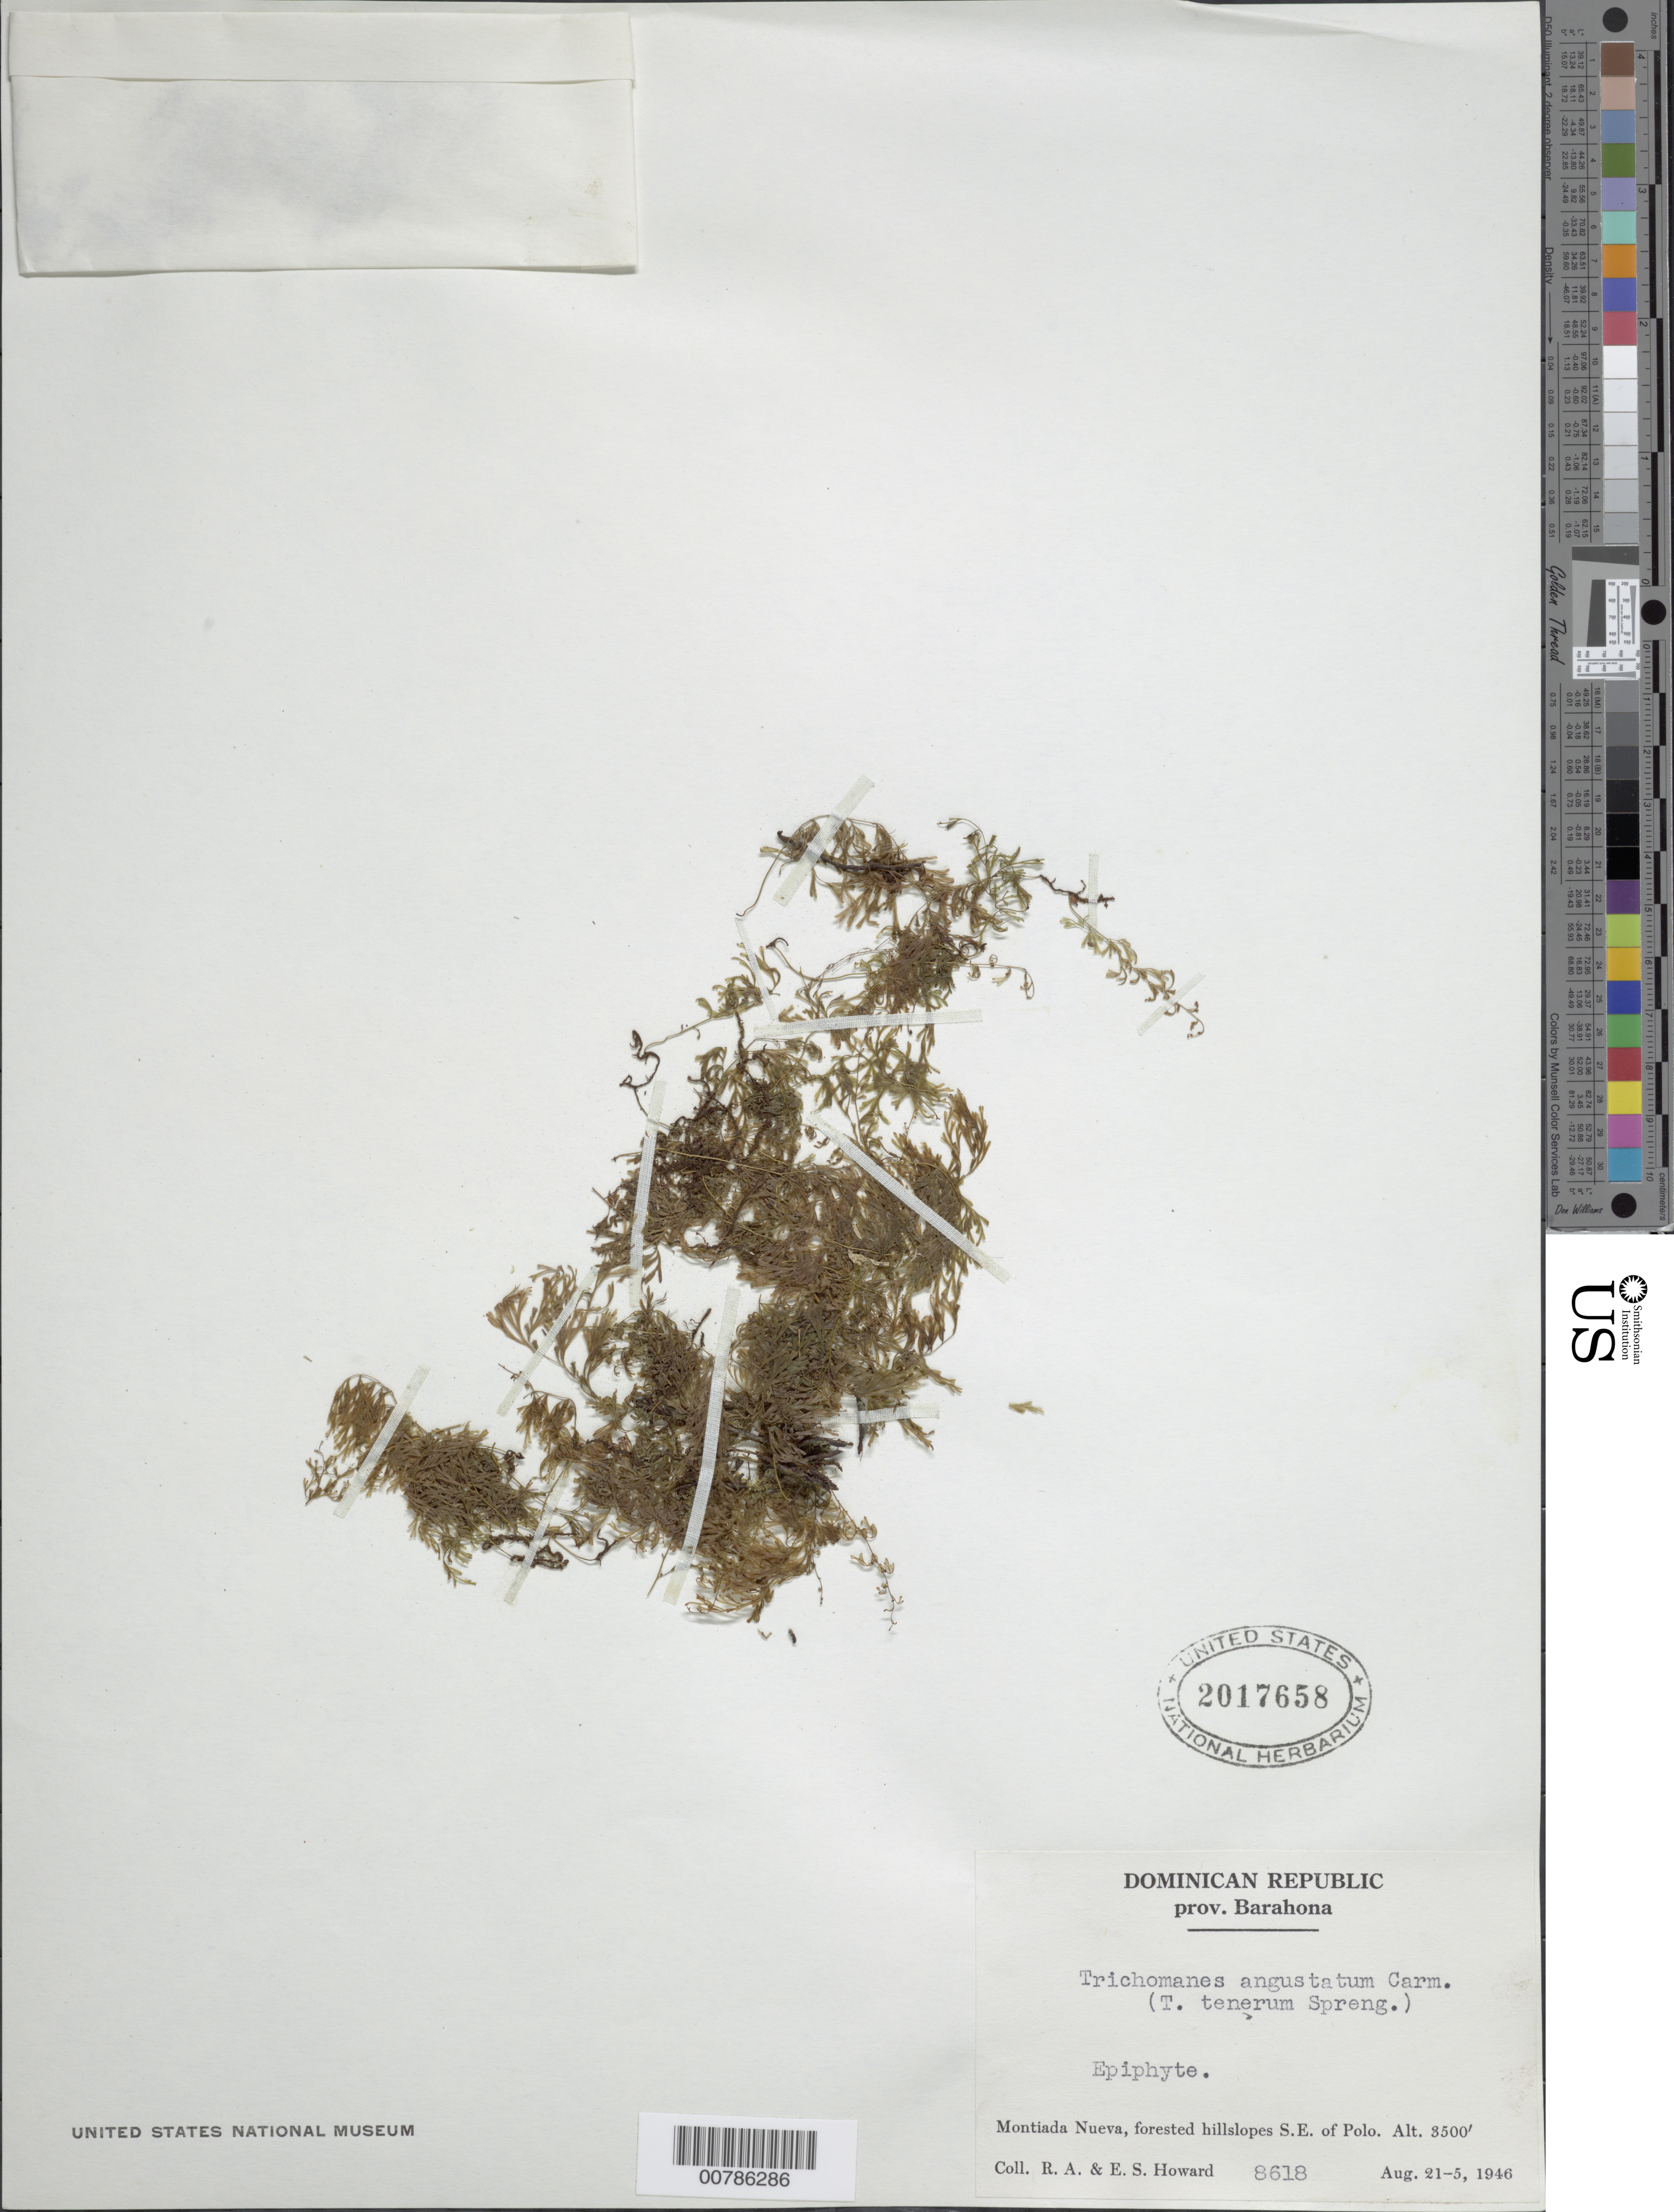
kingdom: Plantae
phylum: Tracheophyta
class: Polypodiopsida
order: Hymenophyllales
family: Hymenophyllaceae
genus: Polyphlebium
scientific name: Polyphlebium angustatum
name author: (Carmich.) Ebihara & Dubuisson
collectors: R. A. Howard & E. S. Howard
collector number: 8618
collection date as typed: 21 Aug 1946 25 Aug 1946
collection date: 1946-08-21/1946-08-25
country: Dominican Republic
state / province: Barahona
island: Hispaniola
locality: Montiada Nueva, SE of Polo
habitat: Forested hillslopes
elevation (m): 1067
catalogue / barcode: US 2017658